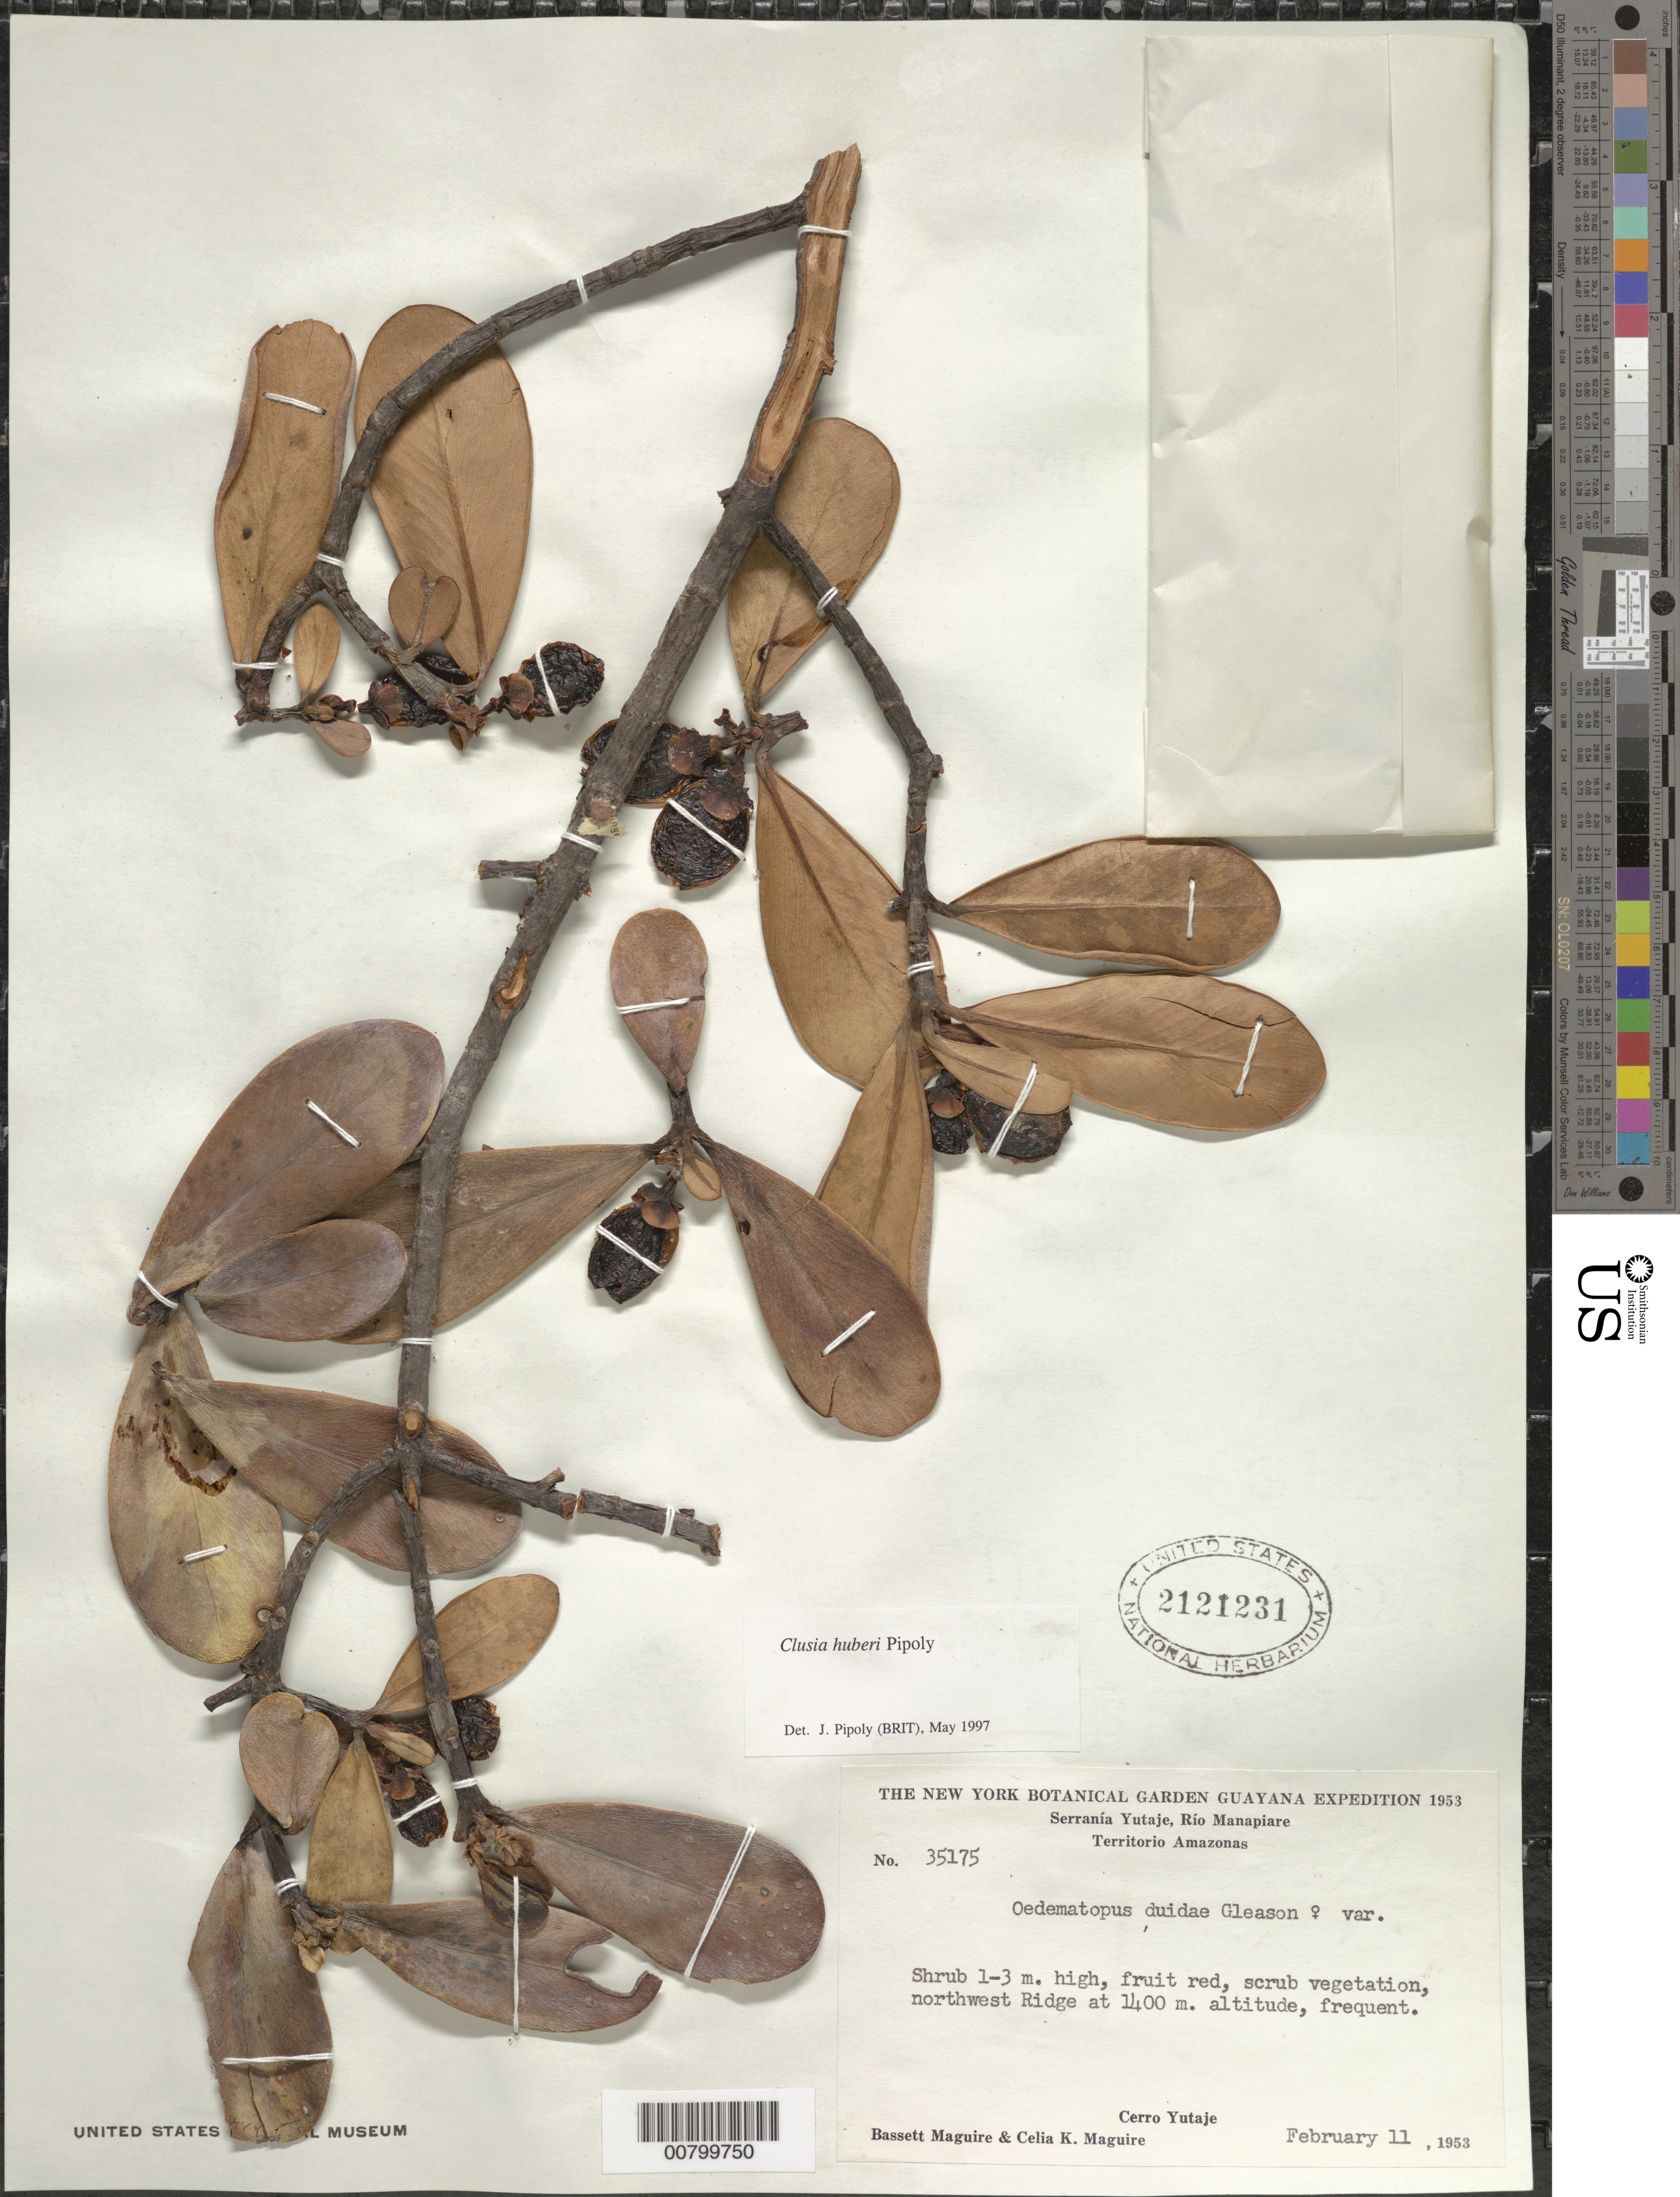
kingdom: Plantae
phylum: Tracheophyta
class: Magnoliopsida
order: Malpighiales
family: Clusiaceae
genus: Clusia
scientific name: Clusia huberi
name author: Pipoly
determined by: Pipoly, J. J., III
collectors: B. Maguire & C. K. Maguire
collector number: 35175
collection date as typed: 11-Feb-53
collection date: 1953-02-11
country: Venezuela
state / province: Amazonas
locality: Serranía Yatajé, Cerro Yutajé, NW Ridge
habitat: Scrub bush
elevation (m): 1400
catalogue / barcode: US 2121231